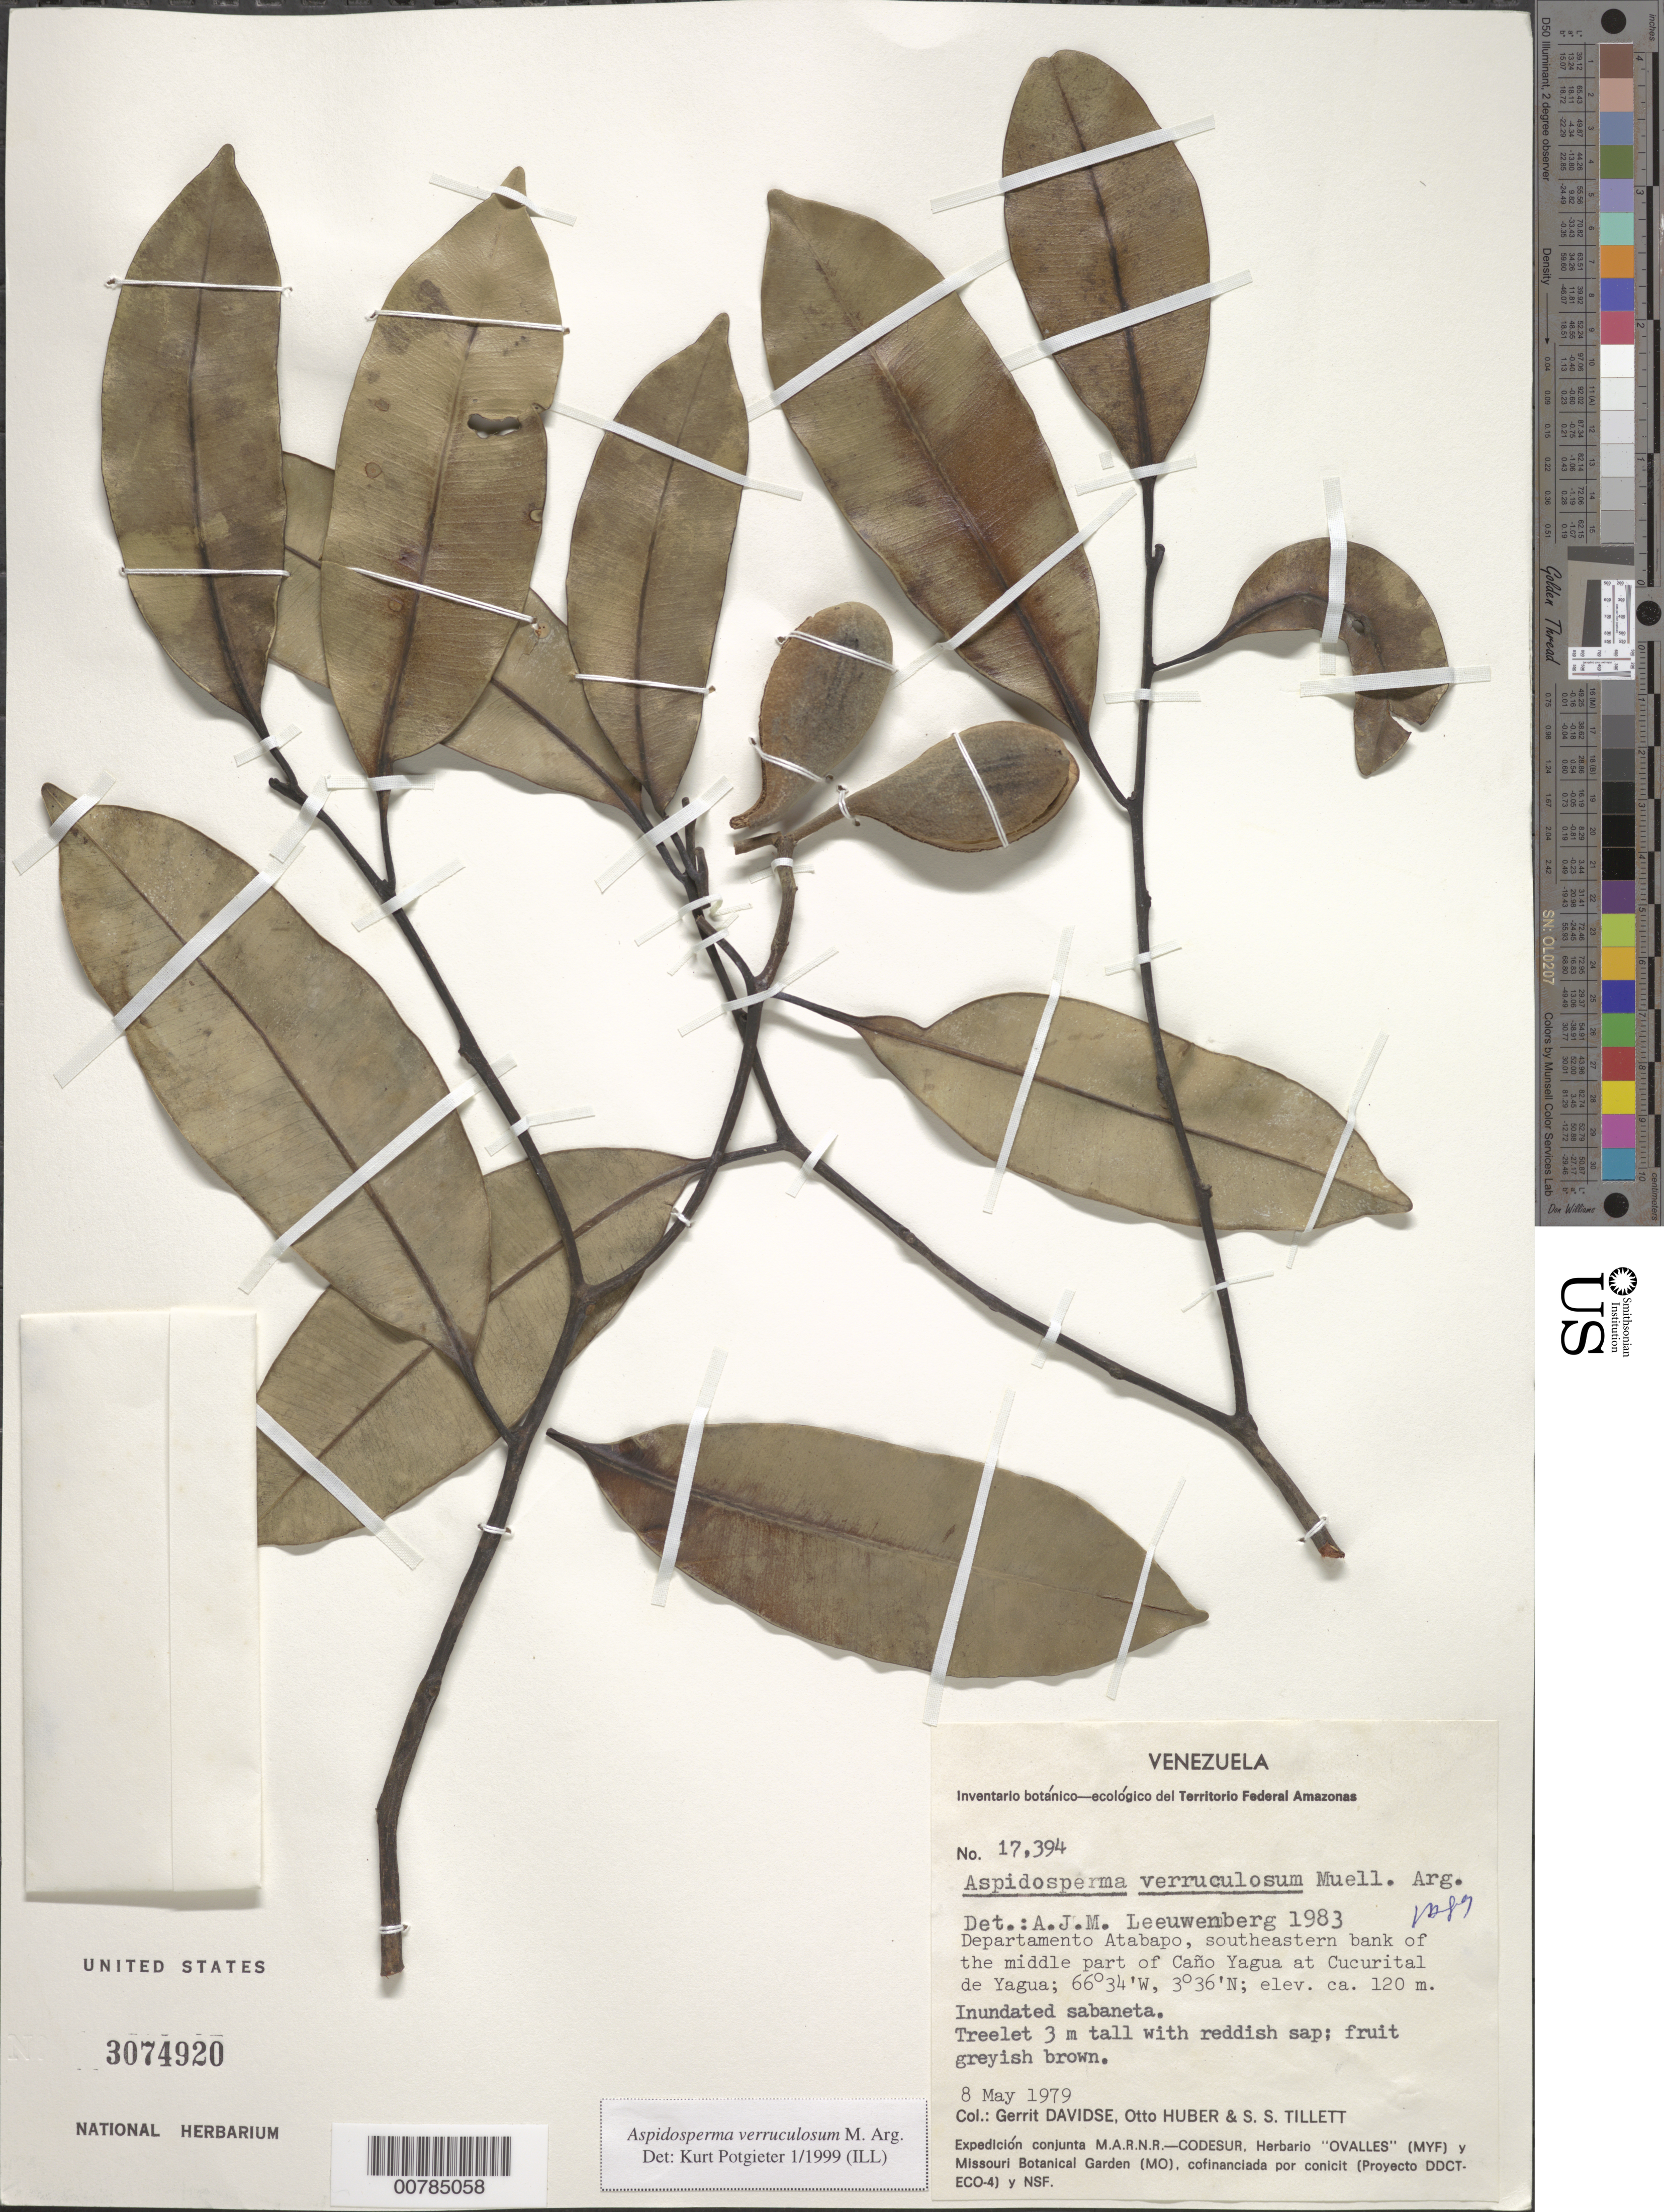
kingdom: Plantae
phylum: Tracheophyta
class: Magnoliopsida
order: Gentianales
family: Apocynaceae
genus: Aspidosperma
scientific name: Aspidosperma verruculosum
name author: Müll. Arg.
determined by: Potgieter, K.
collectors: G. Davidse, O. Huber & S. S. Tillett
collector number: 17394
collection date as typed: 8-May-79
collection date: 1979-05-08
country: Venezuela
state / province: Amazonas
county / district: Atabapo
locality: Cucurital de Yagua, SE bank of the middle part of Caño Yagua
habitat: Inundated sabaneta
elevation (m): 120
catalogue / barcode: US 3074920